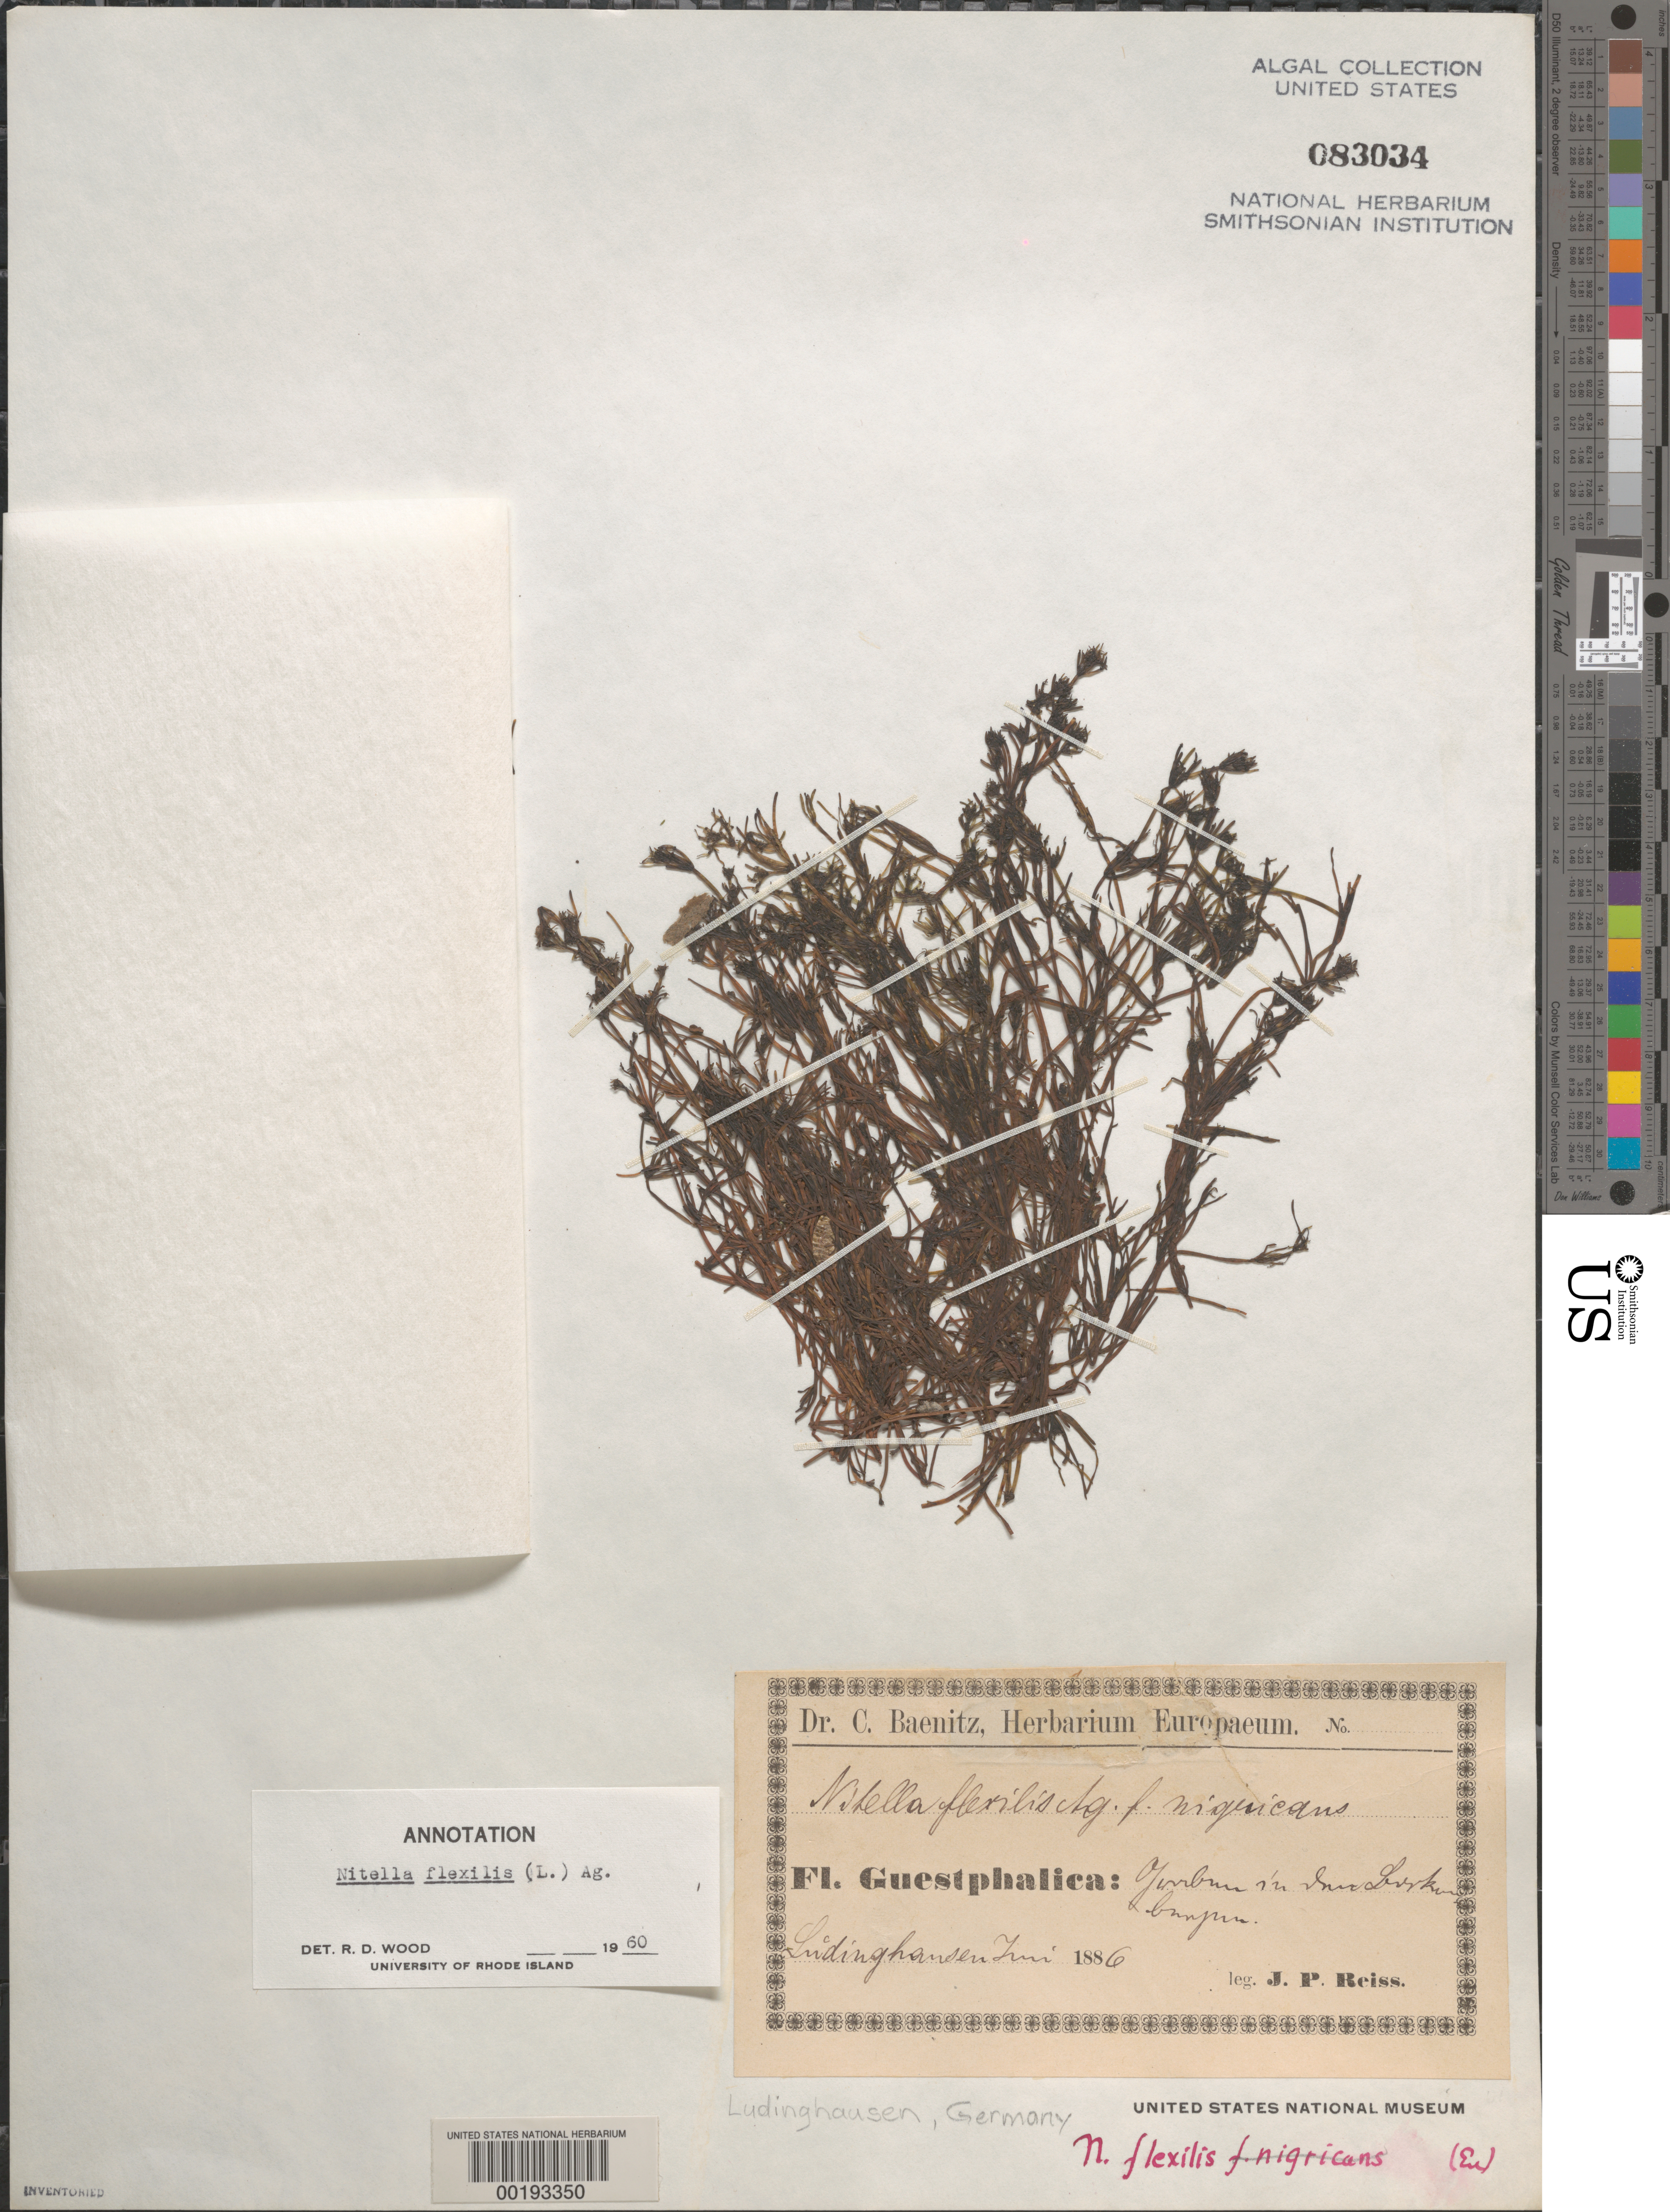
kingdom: Plantae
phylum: Charophyta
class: Charophyceae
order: Charales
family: Characeae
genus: Nitella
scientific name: Nitella flexilis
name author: (L.) C. Agardh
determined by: Wood, R. D.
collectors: J. Reiss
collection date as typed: Jun 1886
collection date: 1886-06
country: Germany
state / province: Nordrhein-Westfalen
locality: Ludinghausen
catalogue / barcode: US 83034